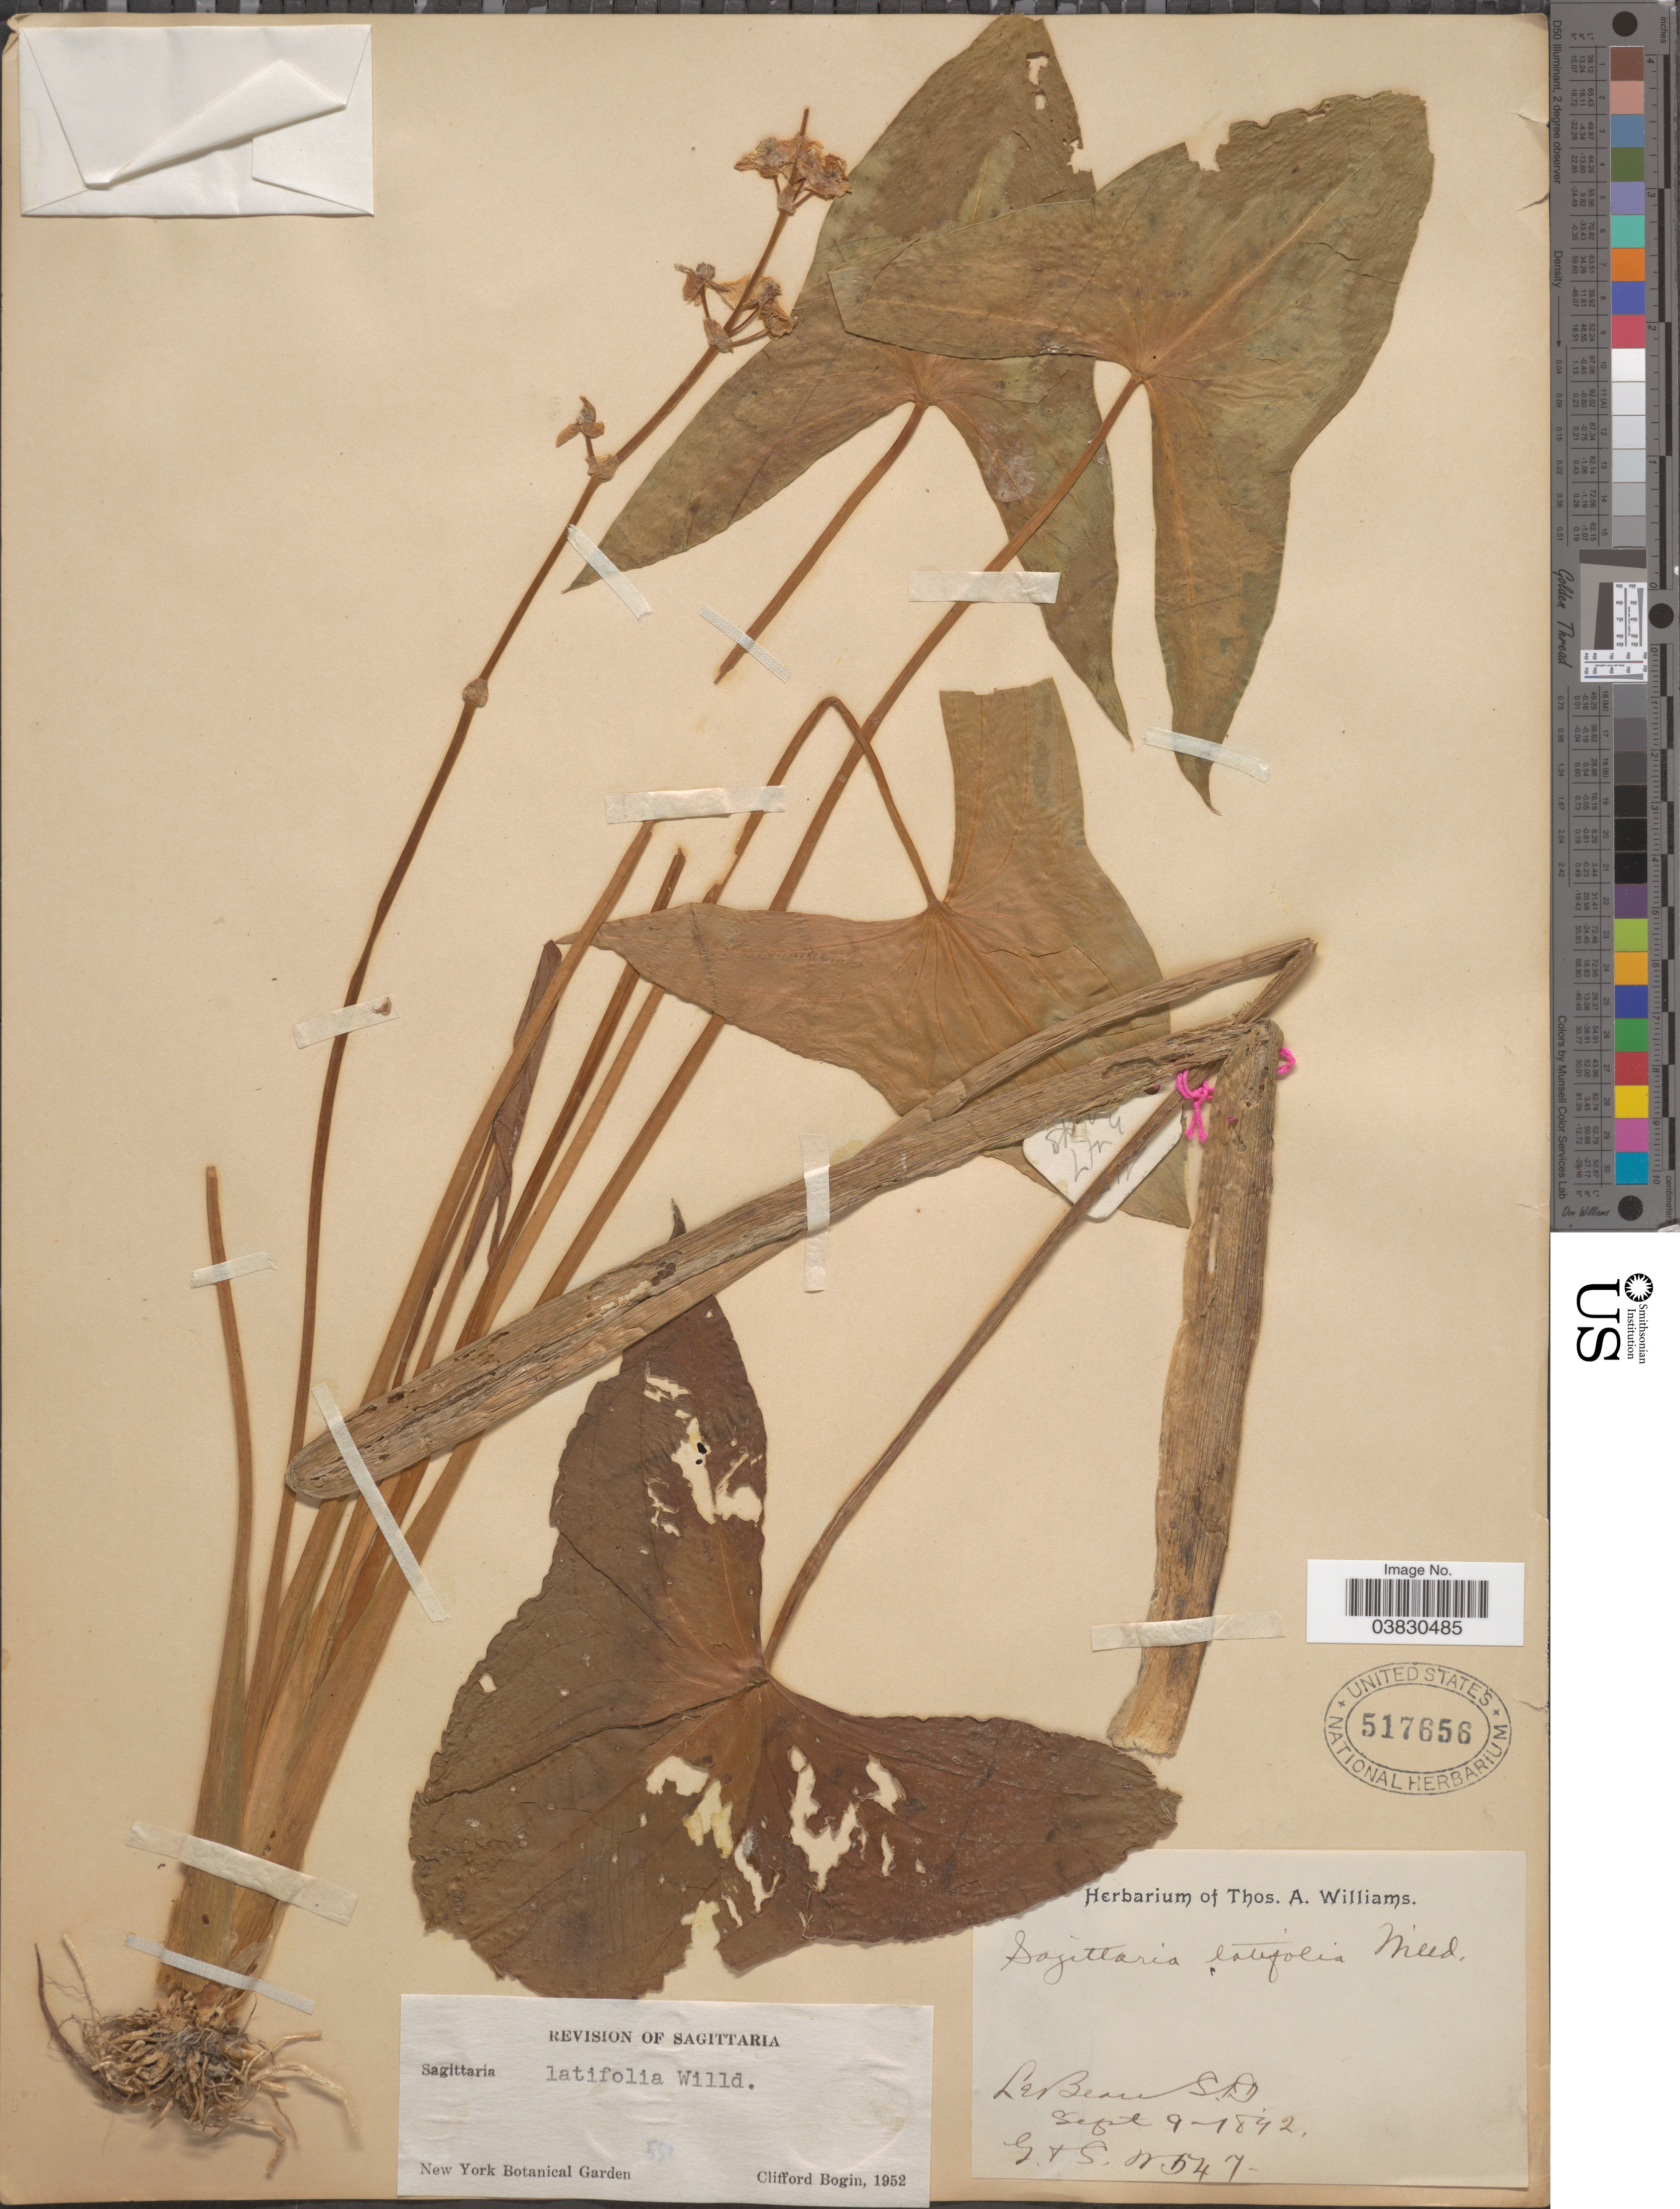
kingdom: Plantae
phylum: Tracheophyta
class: Liliopsida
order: Alismatales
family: Alismataceae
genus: Sagittaria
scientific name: Sagittaria latifolia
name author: Willd.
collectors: T. A. Williams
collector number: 547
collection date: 1842-09-09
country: United States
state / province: South Dakota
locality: LeBeau.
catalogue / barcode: US 517656